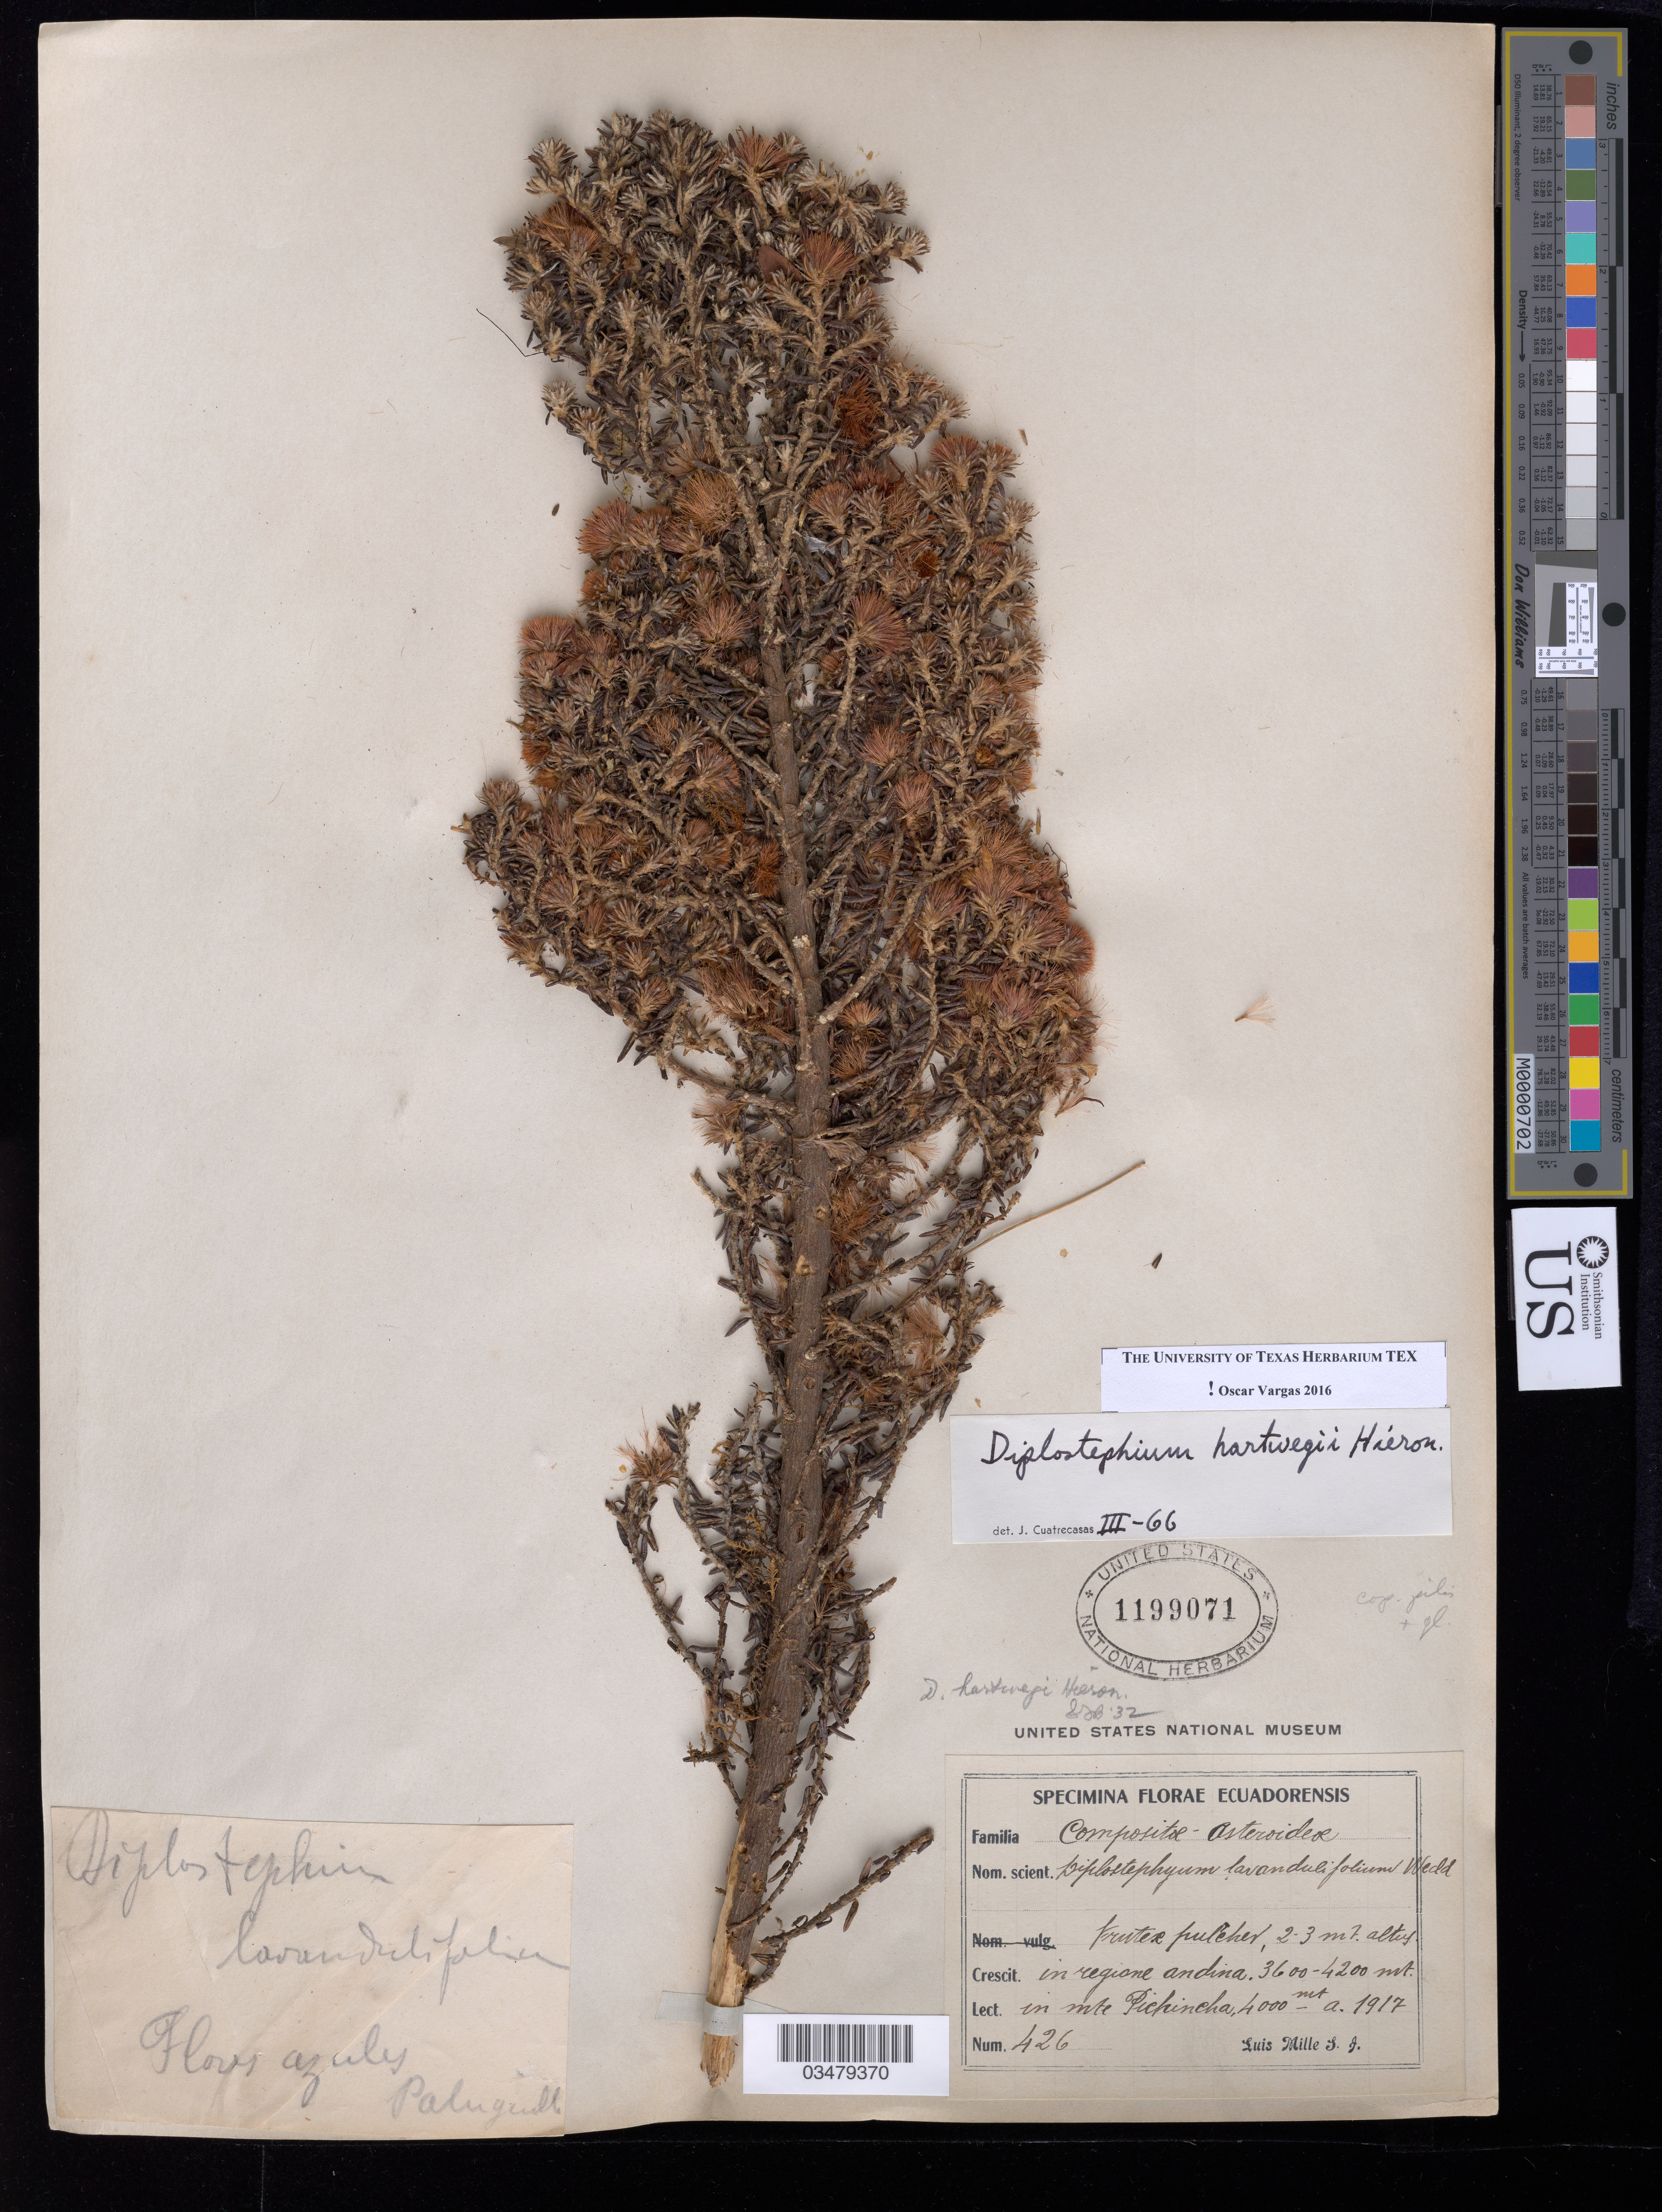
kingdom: Plantae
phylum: Tracheophyta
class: Magnoliopsida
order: Asterales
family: Asteraceae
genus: Diplostephium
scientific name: Diplostephium hartwegii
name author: Hieron.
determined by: Vargas, Oscar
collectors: A. Mille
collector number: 426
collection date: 1917-08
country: Ecuador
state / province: Pichincha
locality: In sylvis, subandinis in Atacazo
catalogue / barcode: US 1199071